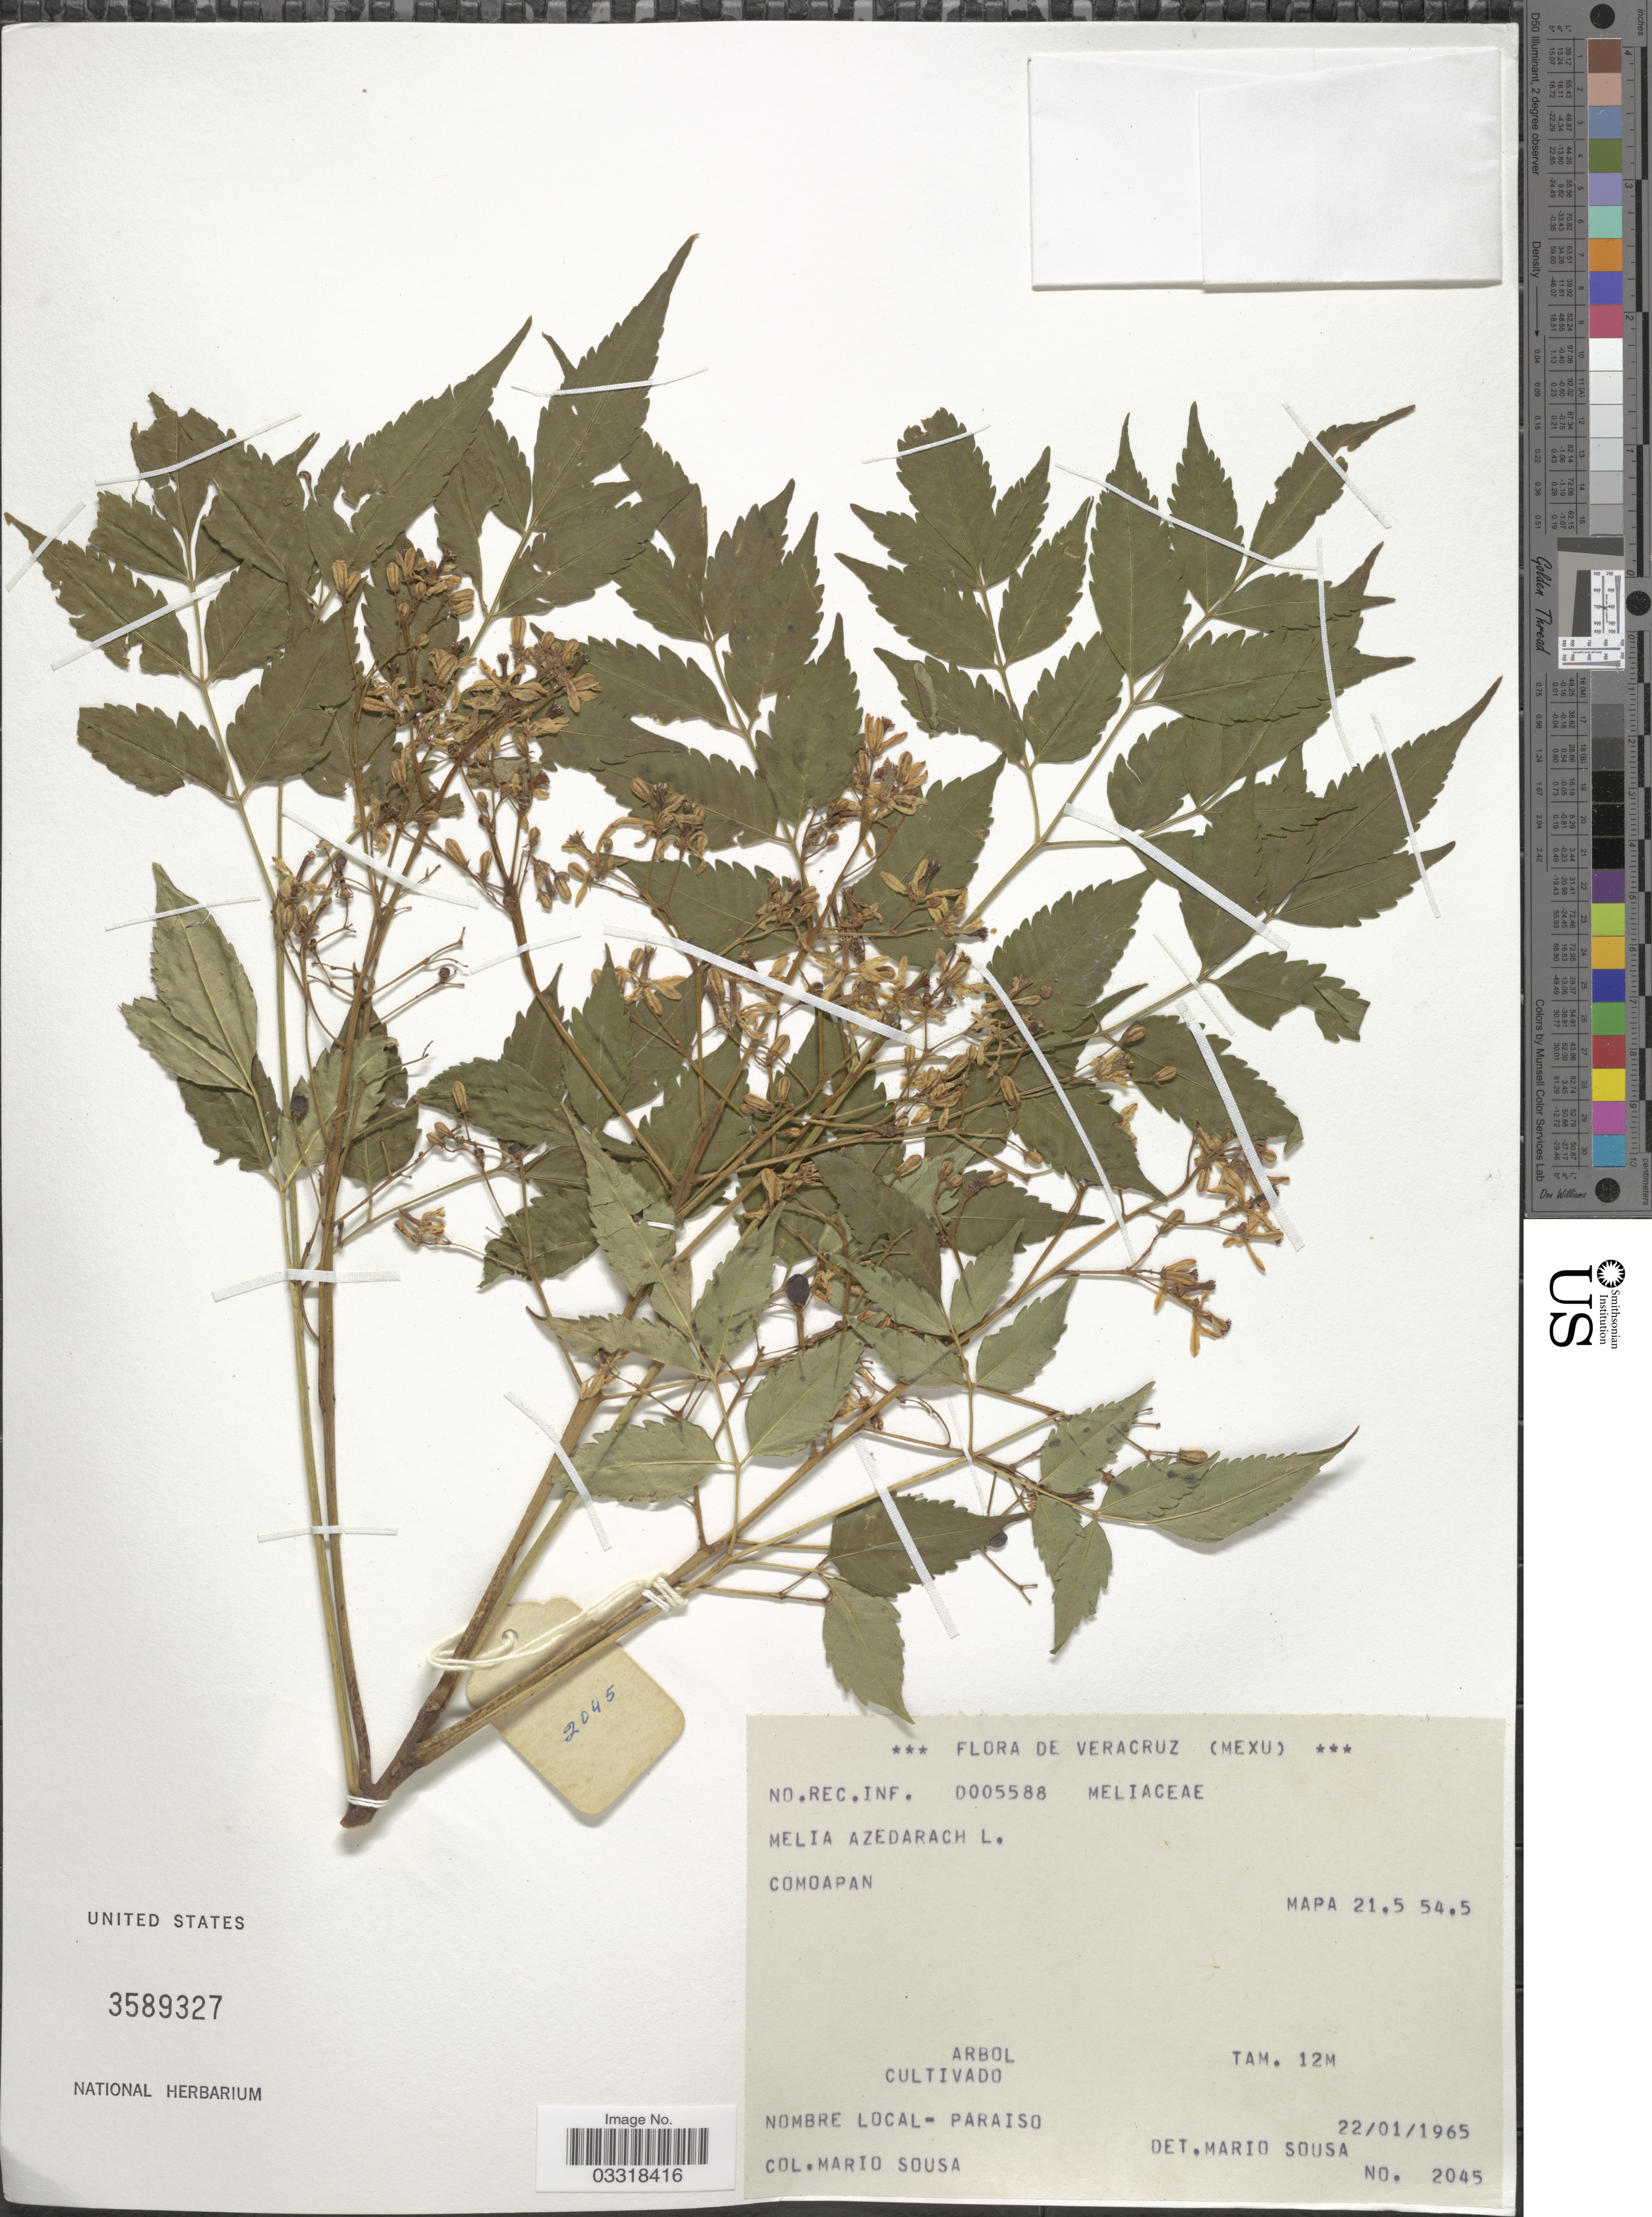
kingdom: Plantae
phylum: Tracheophyta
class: Magnoliopsida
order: Sapindales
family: Meliaceae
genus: Melia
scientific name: Melia azedarach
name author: L.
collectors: M. Sousa S.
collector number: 2045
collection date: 1965-01-22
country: Mexico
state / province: Veracruz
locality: Veracruz. Comoapan. Mapa 21.5 54.5.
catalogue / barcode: US 3589327